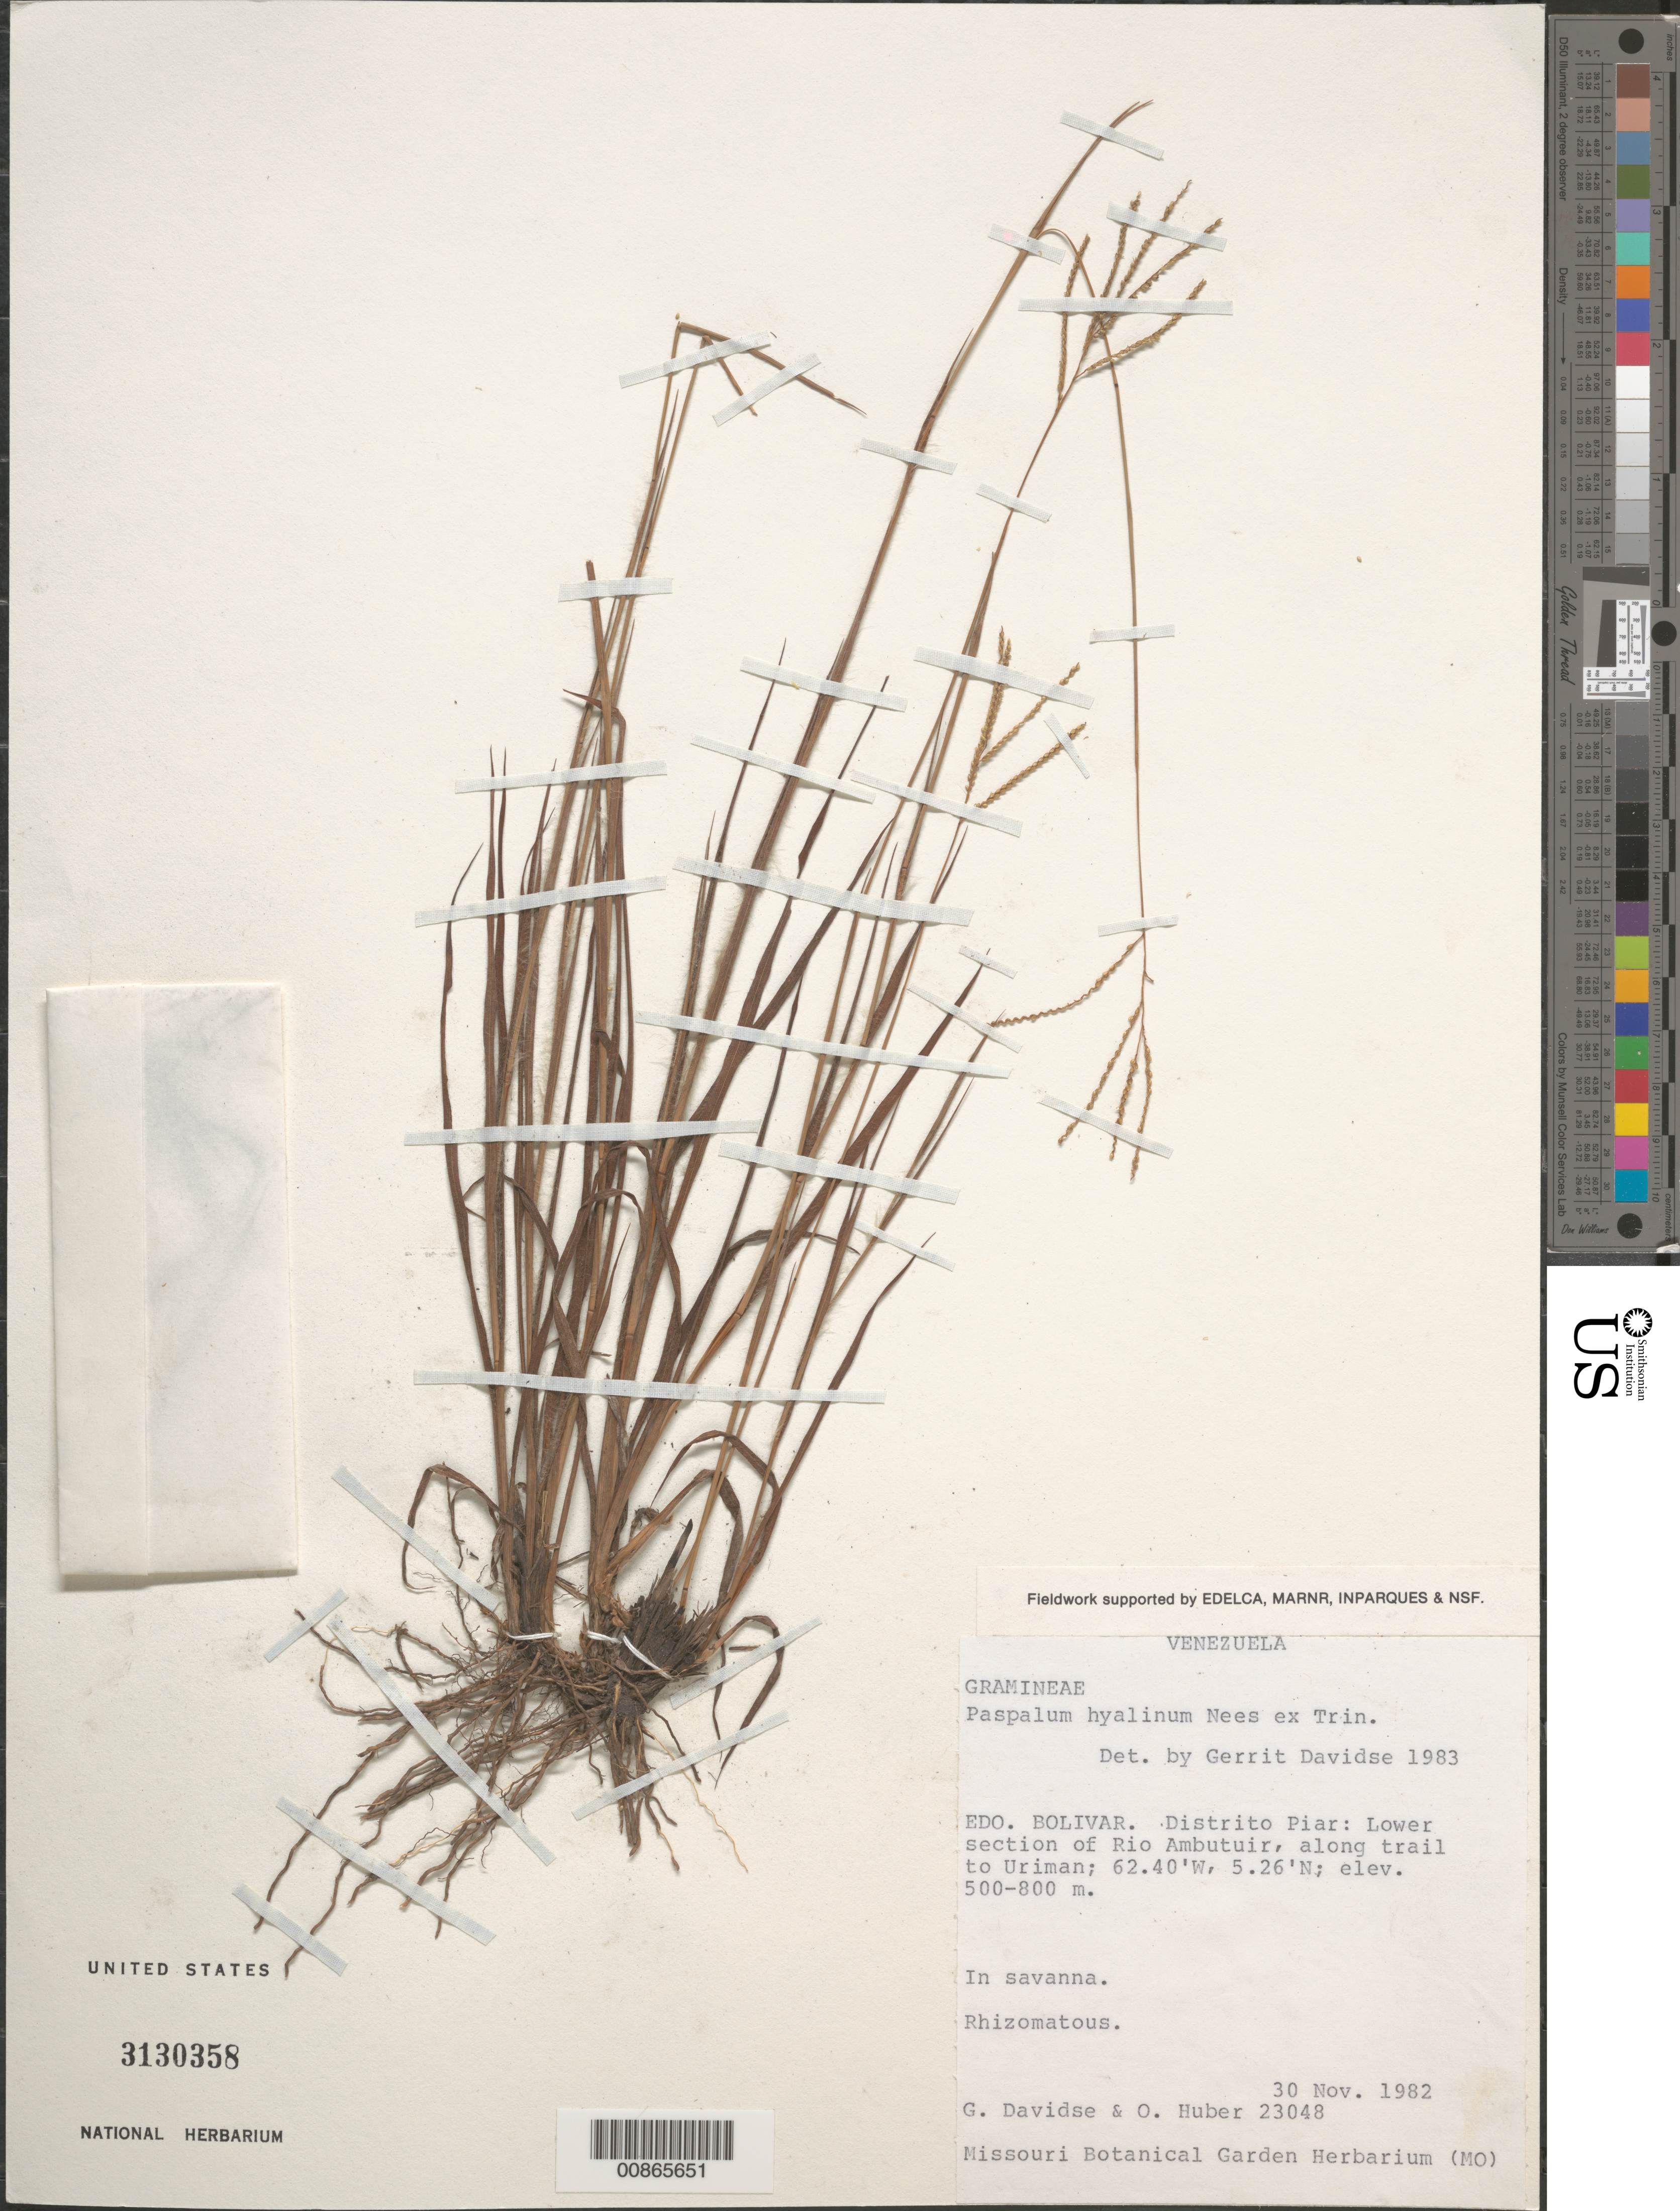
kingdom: Plantae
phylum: Tracheophyta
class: Liliopsida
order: Poales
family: Poaceae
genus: Paspalum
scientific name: Paspalum hyalinum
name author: Nees ex Trin.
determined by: Davidse, Gerrit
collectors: G. Davidse & O. Huber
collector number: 23048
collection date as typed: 30-Nov-82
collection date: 1982-11-30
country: Venezuela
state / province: Bolívar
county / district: Piar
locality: Río Ambutuir, along trail to Uriman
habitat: Savanna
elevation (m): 500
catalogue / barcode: US 3130358